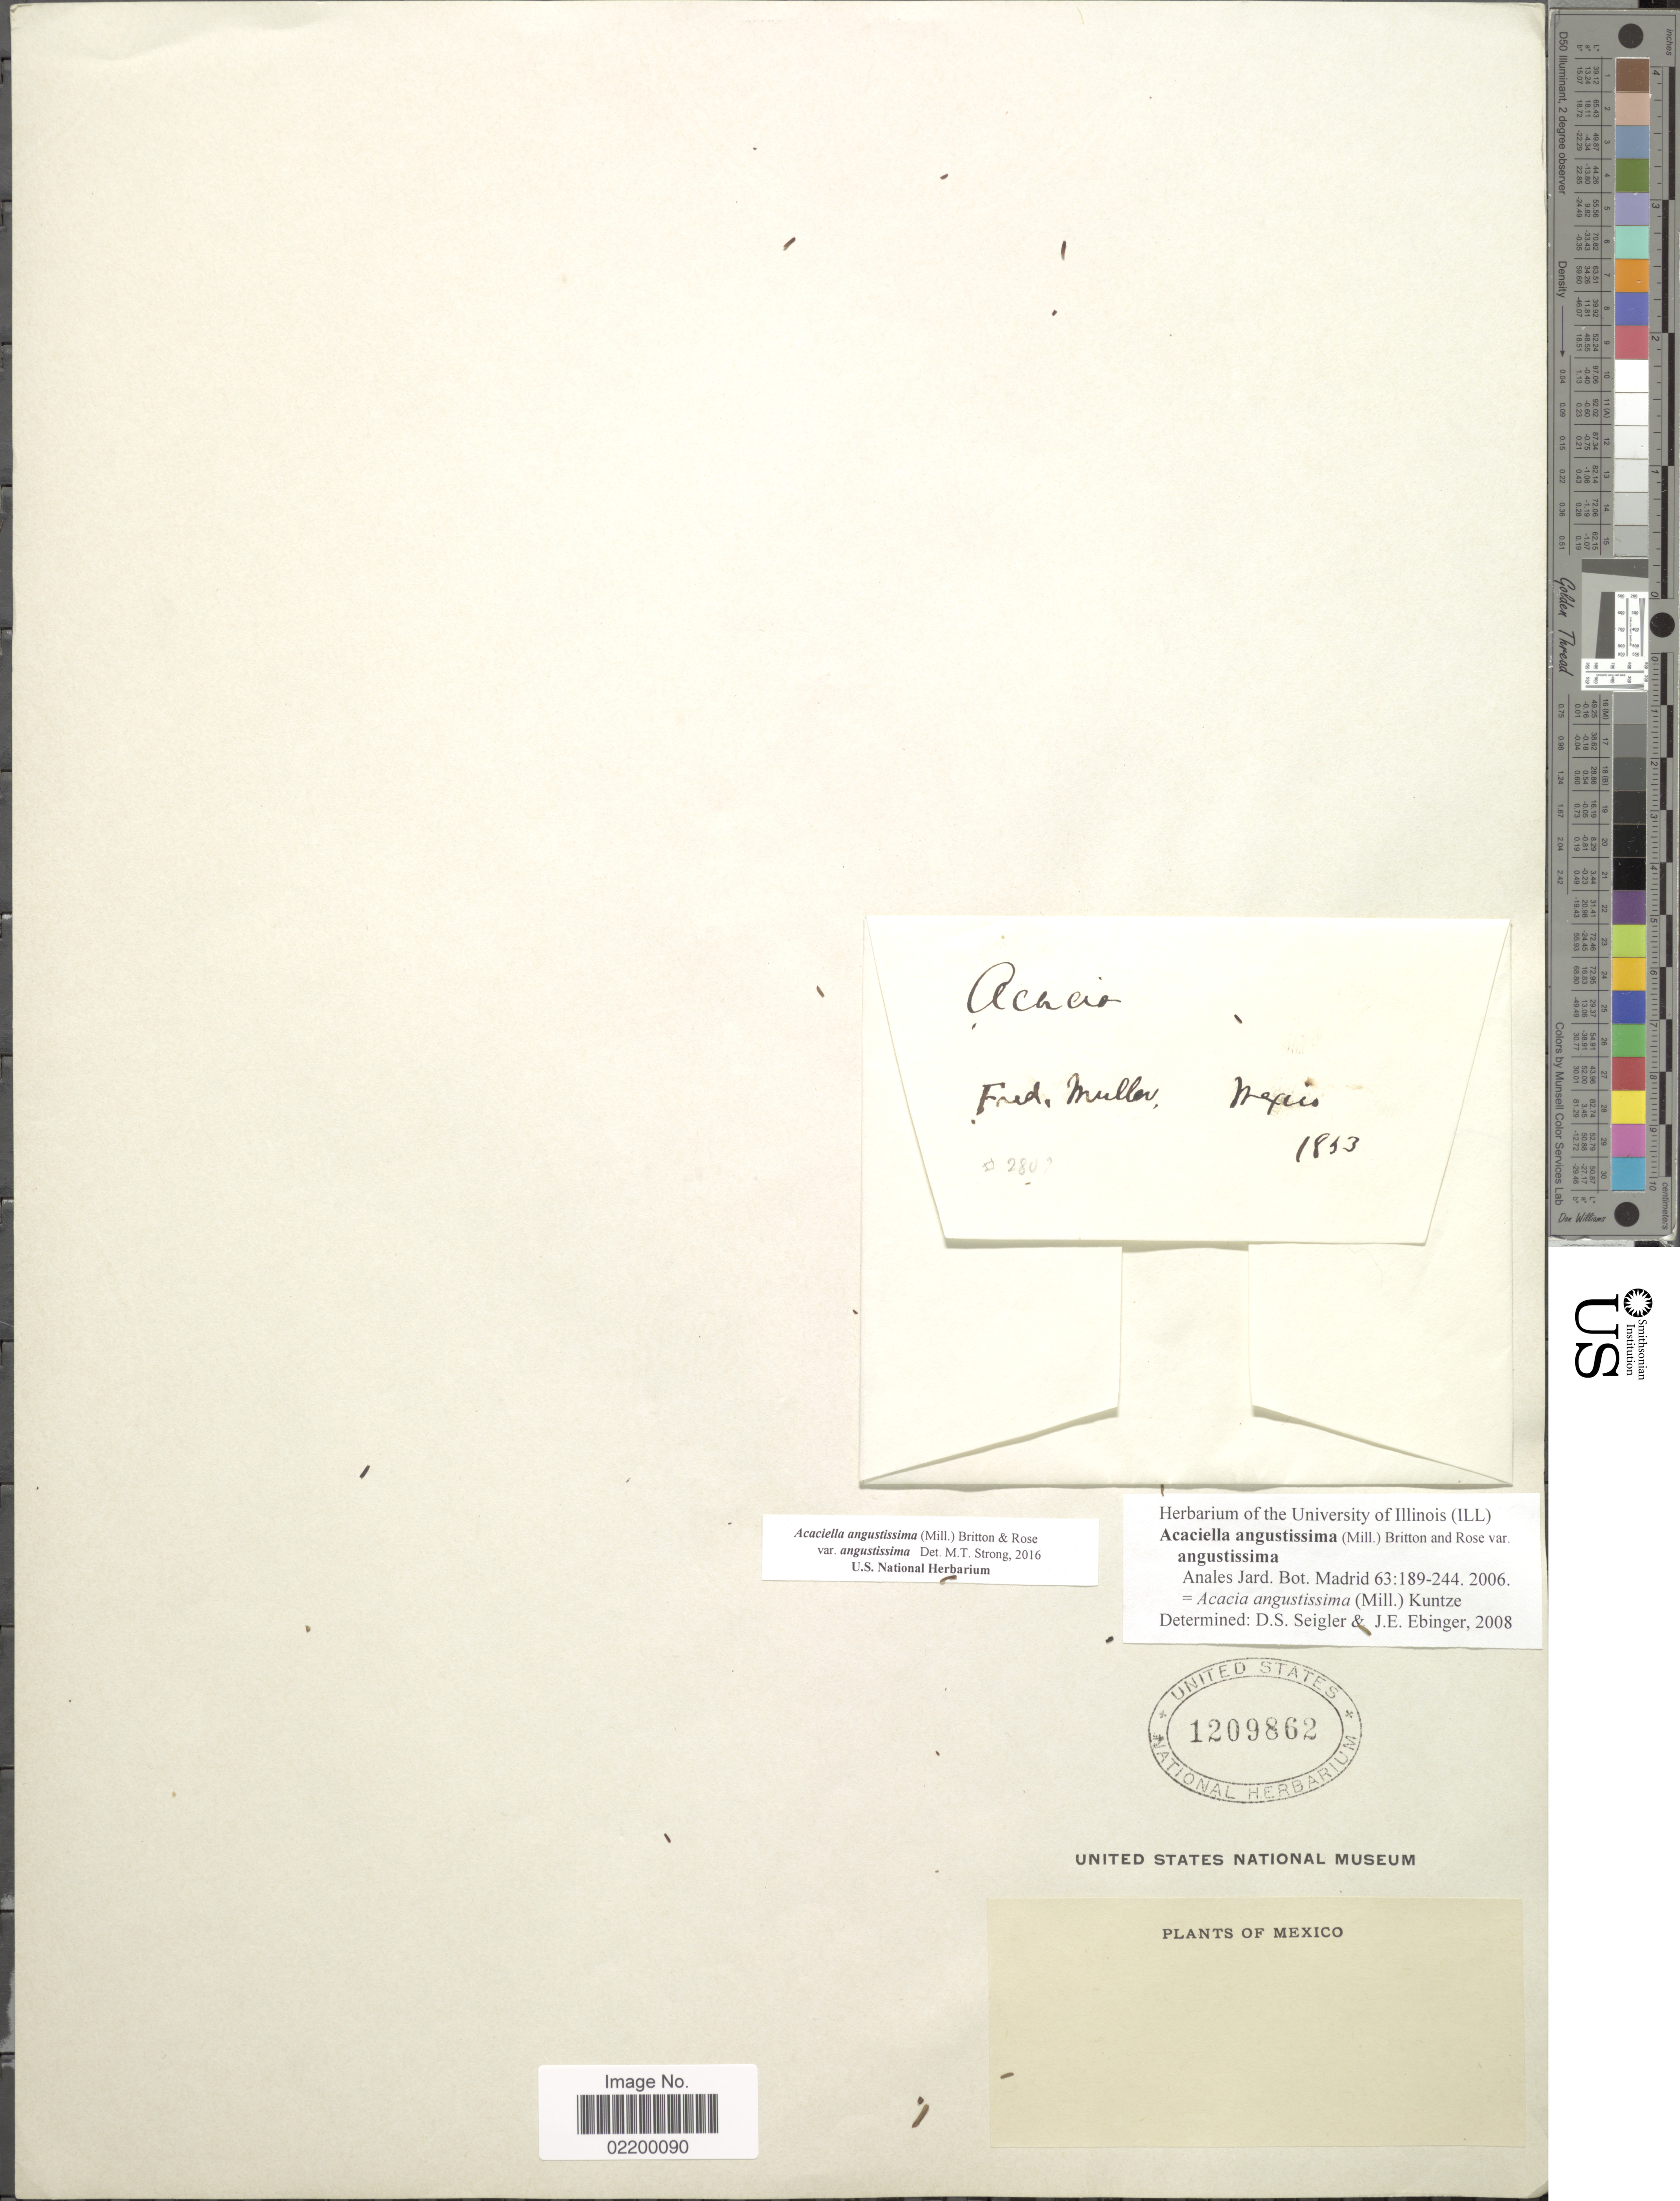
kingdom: Plantae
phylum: Tracheophyta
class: Magnoliopsida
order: Fabales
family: Fabaceae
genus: Acaciella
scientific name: Acaciella angustissima var. angustissima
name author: (Mill.) Britton & Rose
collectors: F. Mueller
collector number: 280*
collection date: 1853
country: Mexico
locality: Mexico.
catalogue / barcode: US 1209862